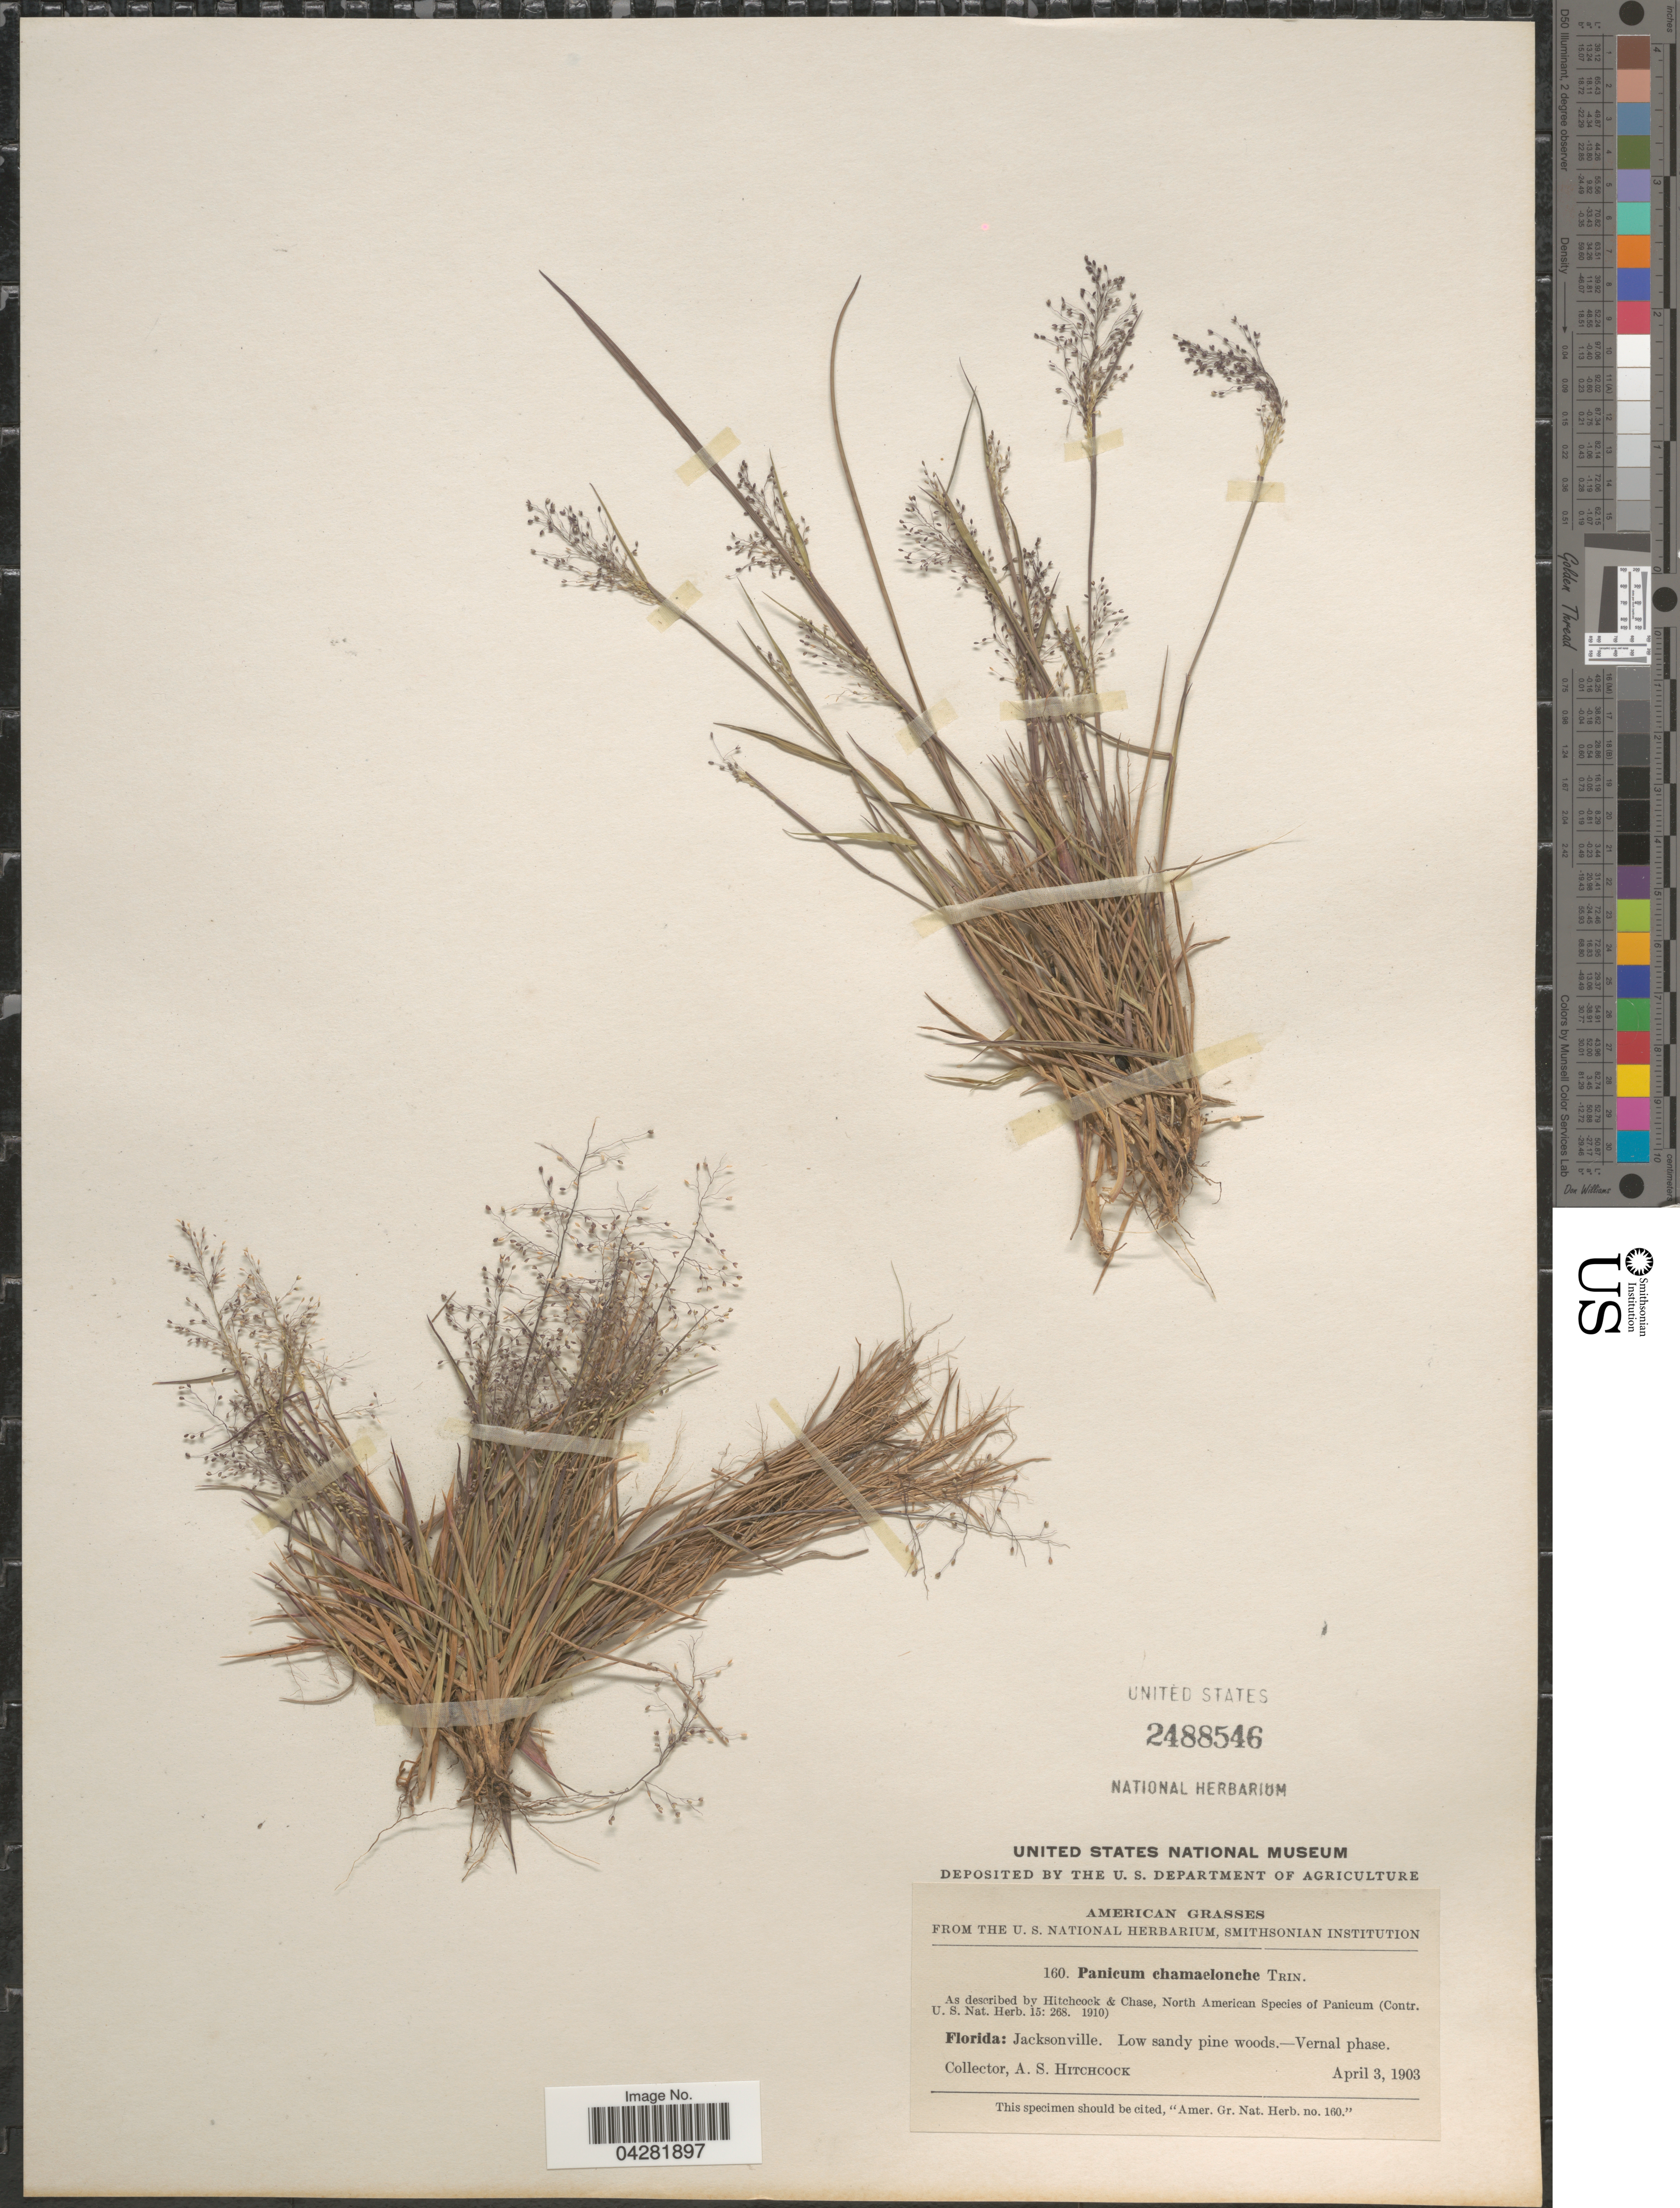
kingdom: Plantae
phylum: Tracheophyta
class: Liliopsida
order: Poales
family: Poaceae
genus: Dichanthelium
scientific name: Dichanthelium ensifolium var. ensifolium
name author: (Baldwin ex Elliot) Gould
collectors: A. S. Hitchcock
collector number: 160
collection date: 1903-04-03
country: United States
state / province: Florida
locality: Jacksonville.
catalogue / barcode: US 2488546